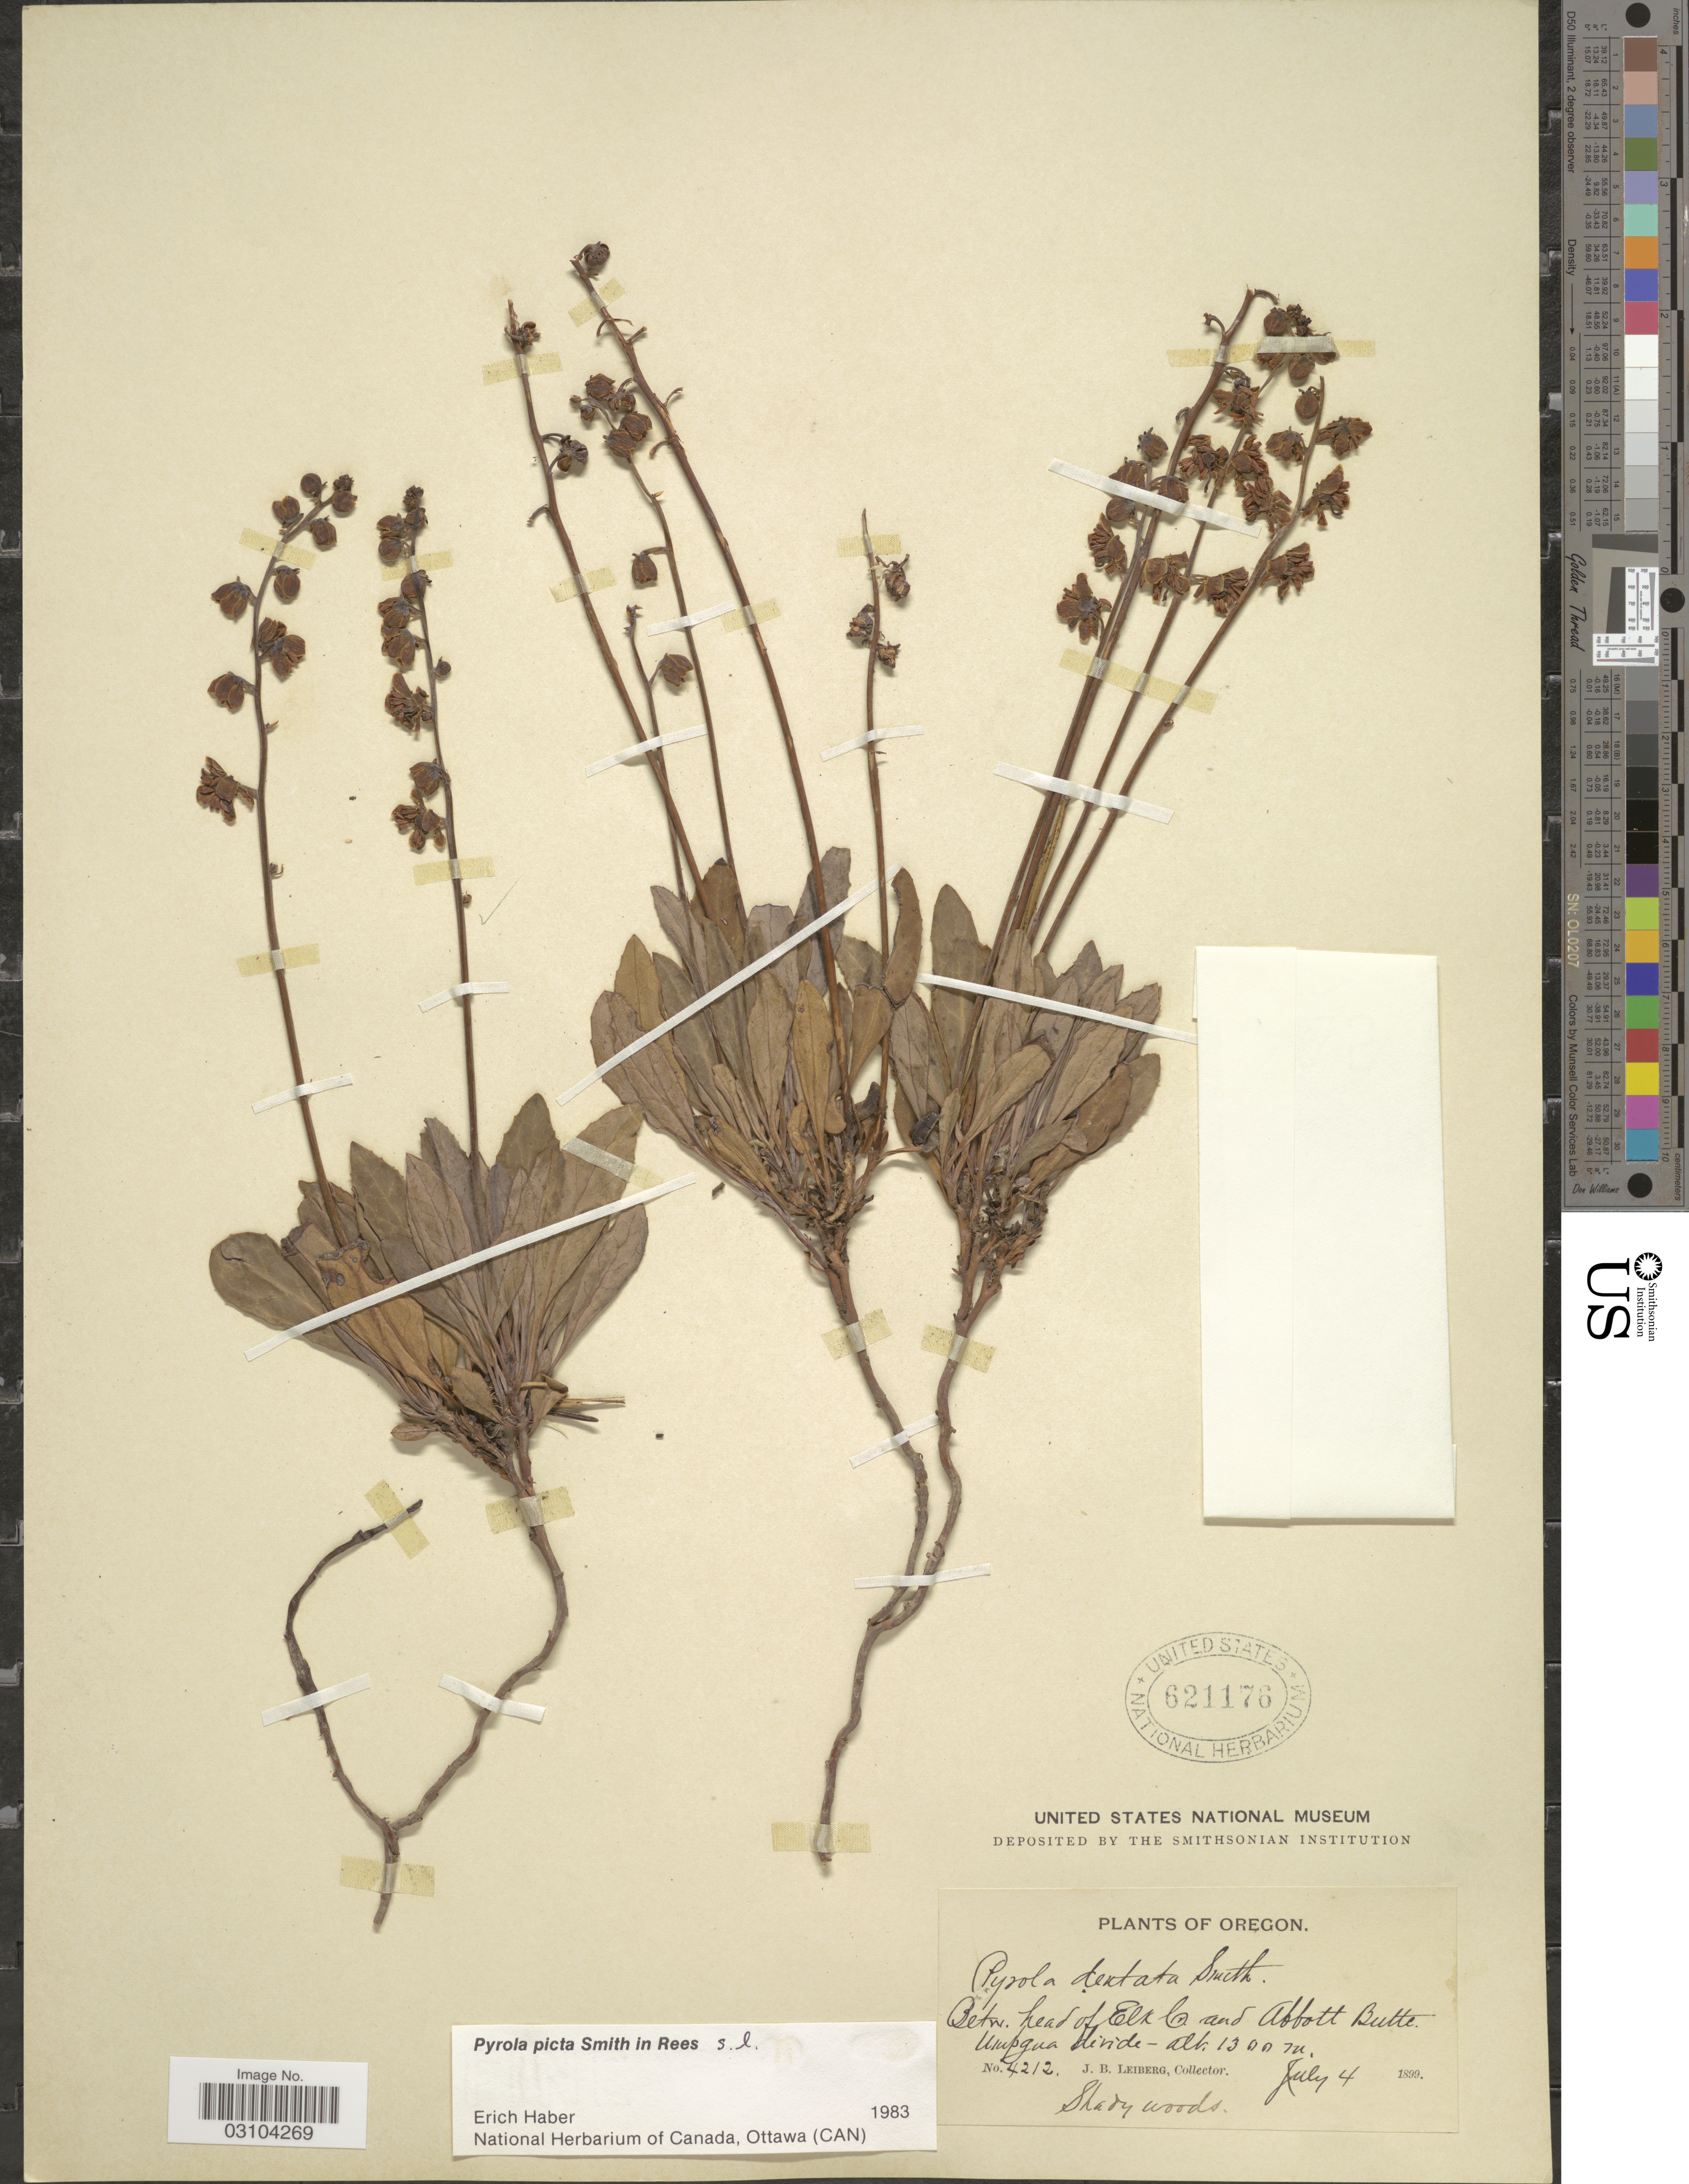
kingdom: Plantae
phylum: Tracheophyta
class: Magnoliopsida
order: Ericales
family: Ericaceae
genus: Pyrola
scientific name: Pyrola picta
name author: Sm. in Rees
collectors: J. B. Leiberg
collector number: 4212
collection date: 1899-07-04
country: United States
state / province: Oregon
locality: Betw. head of Elk Cr. and Abbott Butte. Umpgua divide.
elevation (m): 1300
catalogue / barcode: US 621176